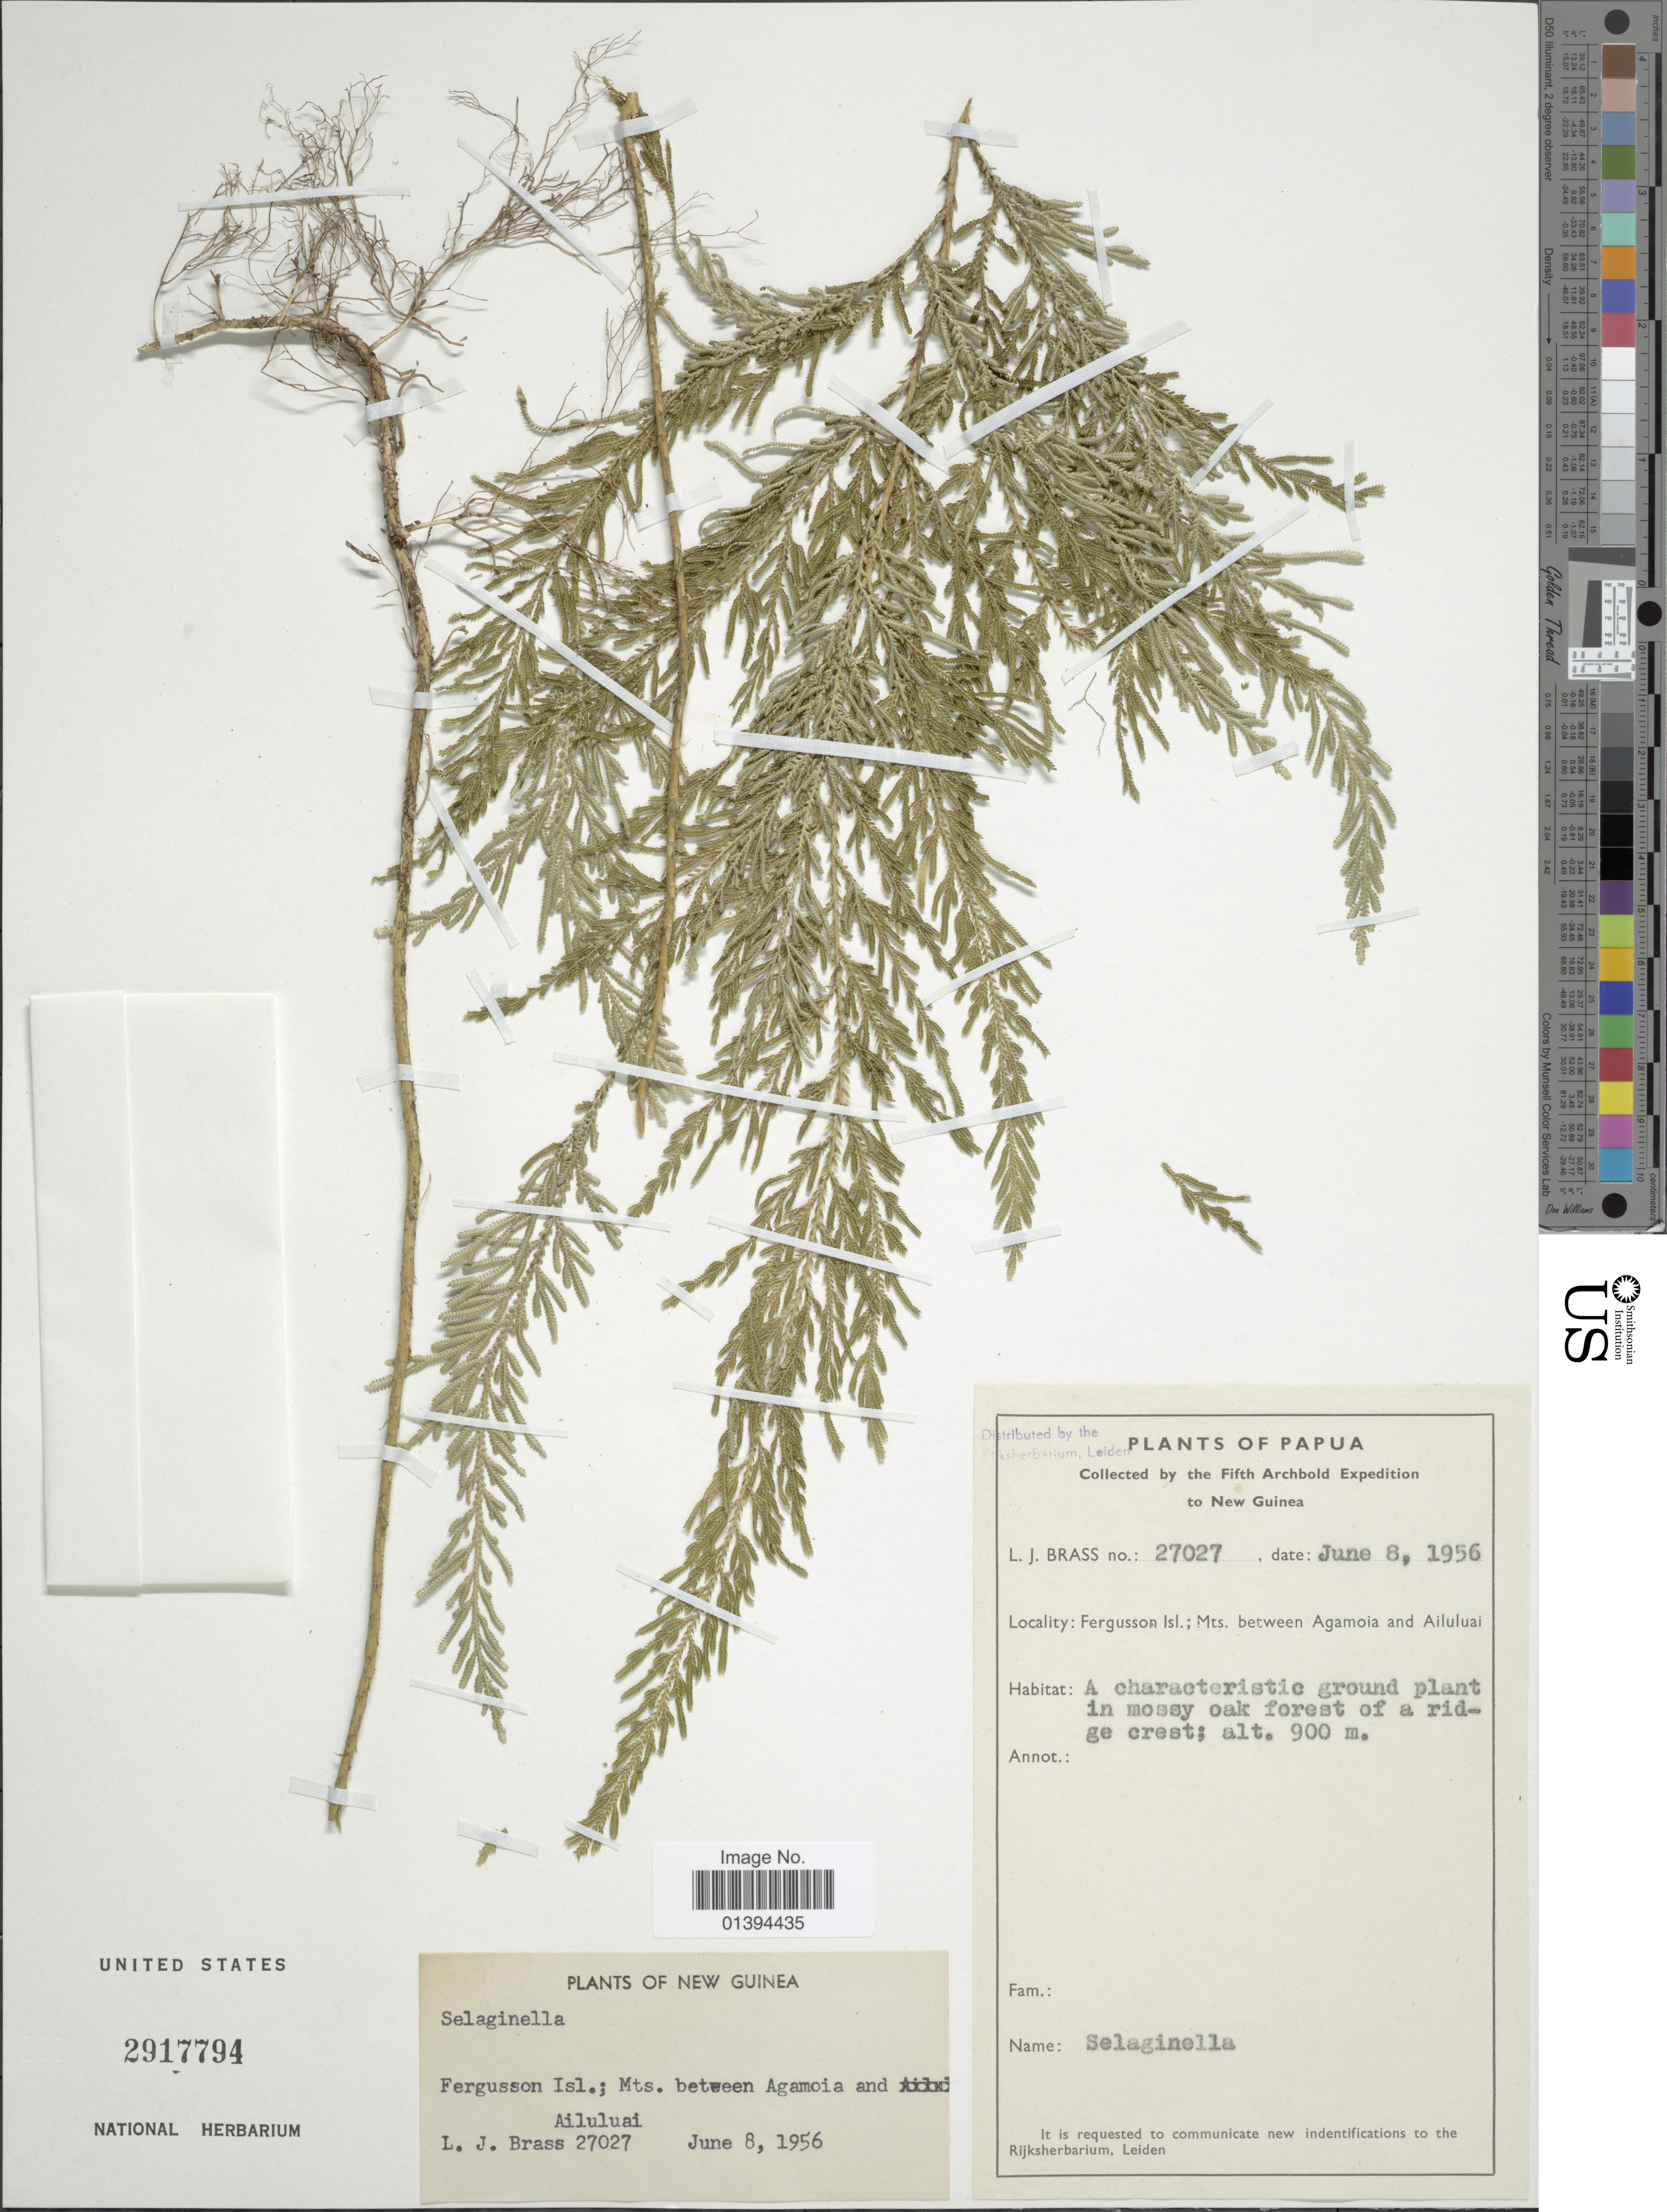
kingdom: Plantae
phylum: Tracheophyta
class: Lycopodiopsida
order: Selaginellales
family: Selaginellaceae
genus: Selaginella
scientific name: Selaginella sp.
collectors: L. J. Brass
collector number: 27027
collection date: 1956-06-08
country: Papua New Guinea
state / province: Milne Bay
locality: Fergusson Isl.: Mts. between Agamoia and Ailuluai, New Guinea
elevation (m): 900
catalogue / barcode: US 2917794